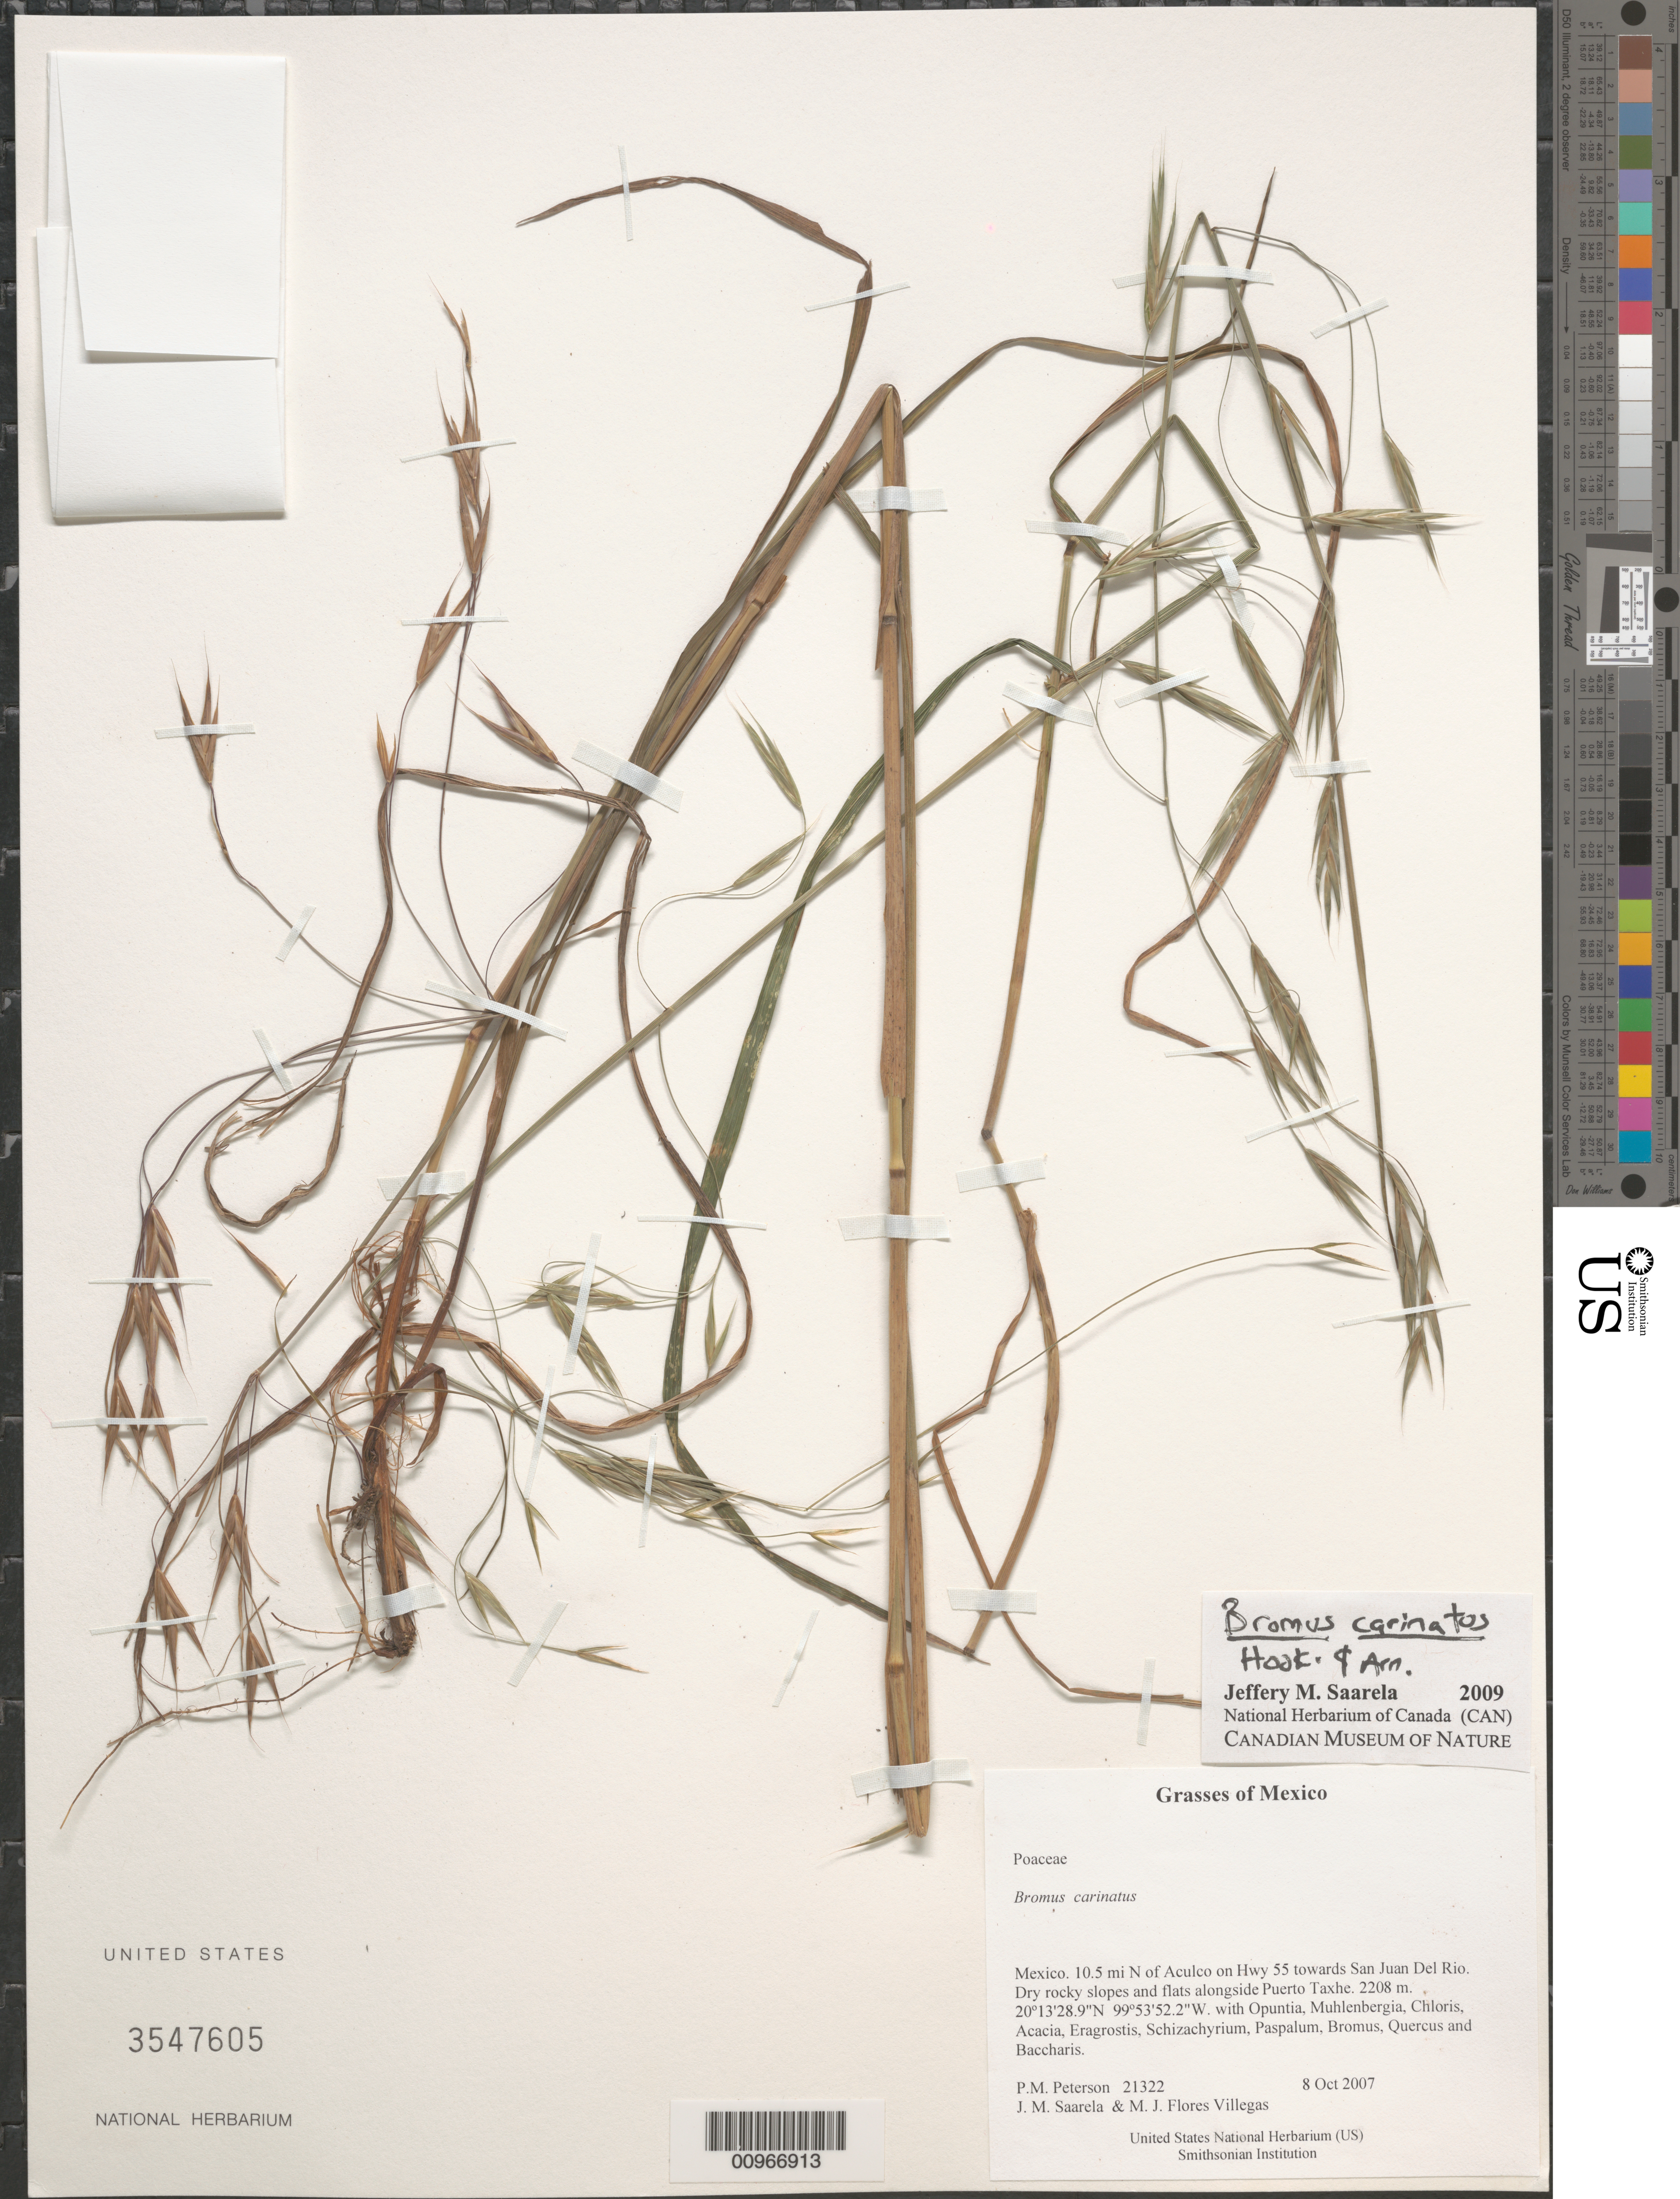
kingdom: Plantae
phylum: Tracheophyta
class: Liliopsida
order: Poales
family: Poaceae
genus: Bromus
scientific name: Bromus carinatus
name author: Hook. & Arn.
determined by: Saarela, J. M., (CAN), Canadian Museum of Nature (CANADA)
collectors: P. M. Peterson, J. Saarela & M. Flores Villegas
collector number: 21322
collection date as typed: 08 Oct 2007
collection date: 2007-10-08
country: Mexico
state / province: México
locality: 10.5 mi N of Aculco on Hwy 55 towards San Juan Del Rio. Dry rocky slopes and flats alongside Puerto Taxhe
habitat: with Opuntia, Muhlenbergia, Chloris, Acacia, Eragrostis, Schizachyrium, Paspalum, Bromus, Quercus and Baccharis.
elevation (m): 2208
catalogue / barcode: US 3547605